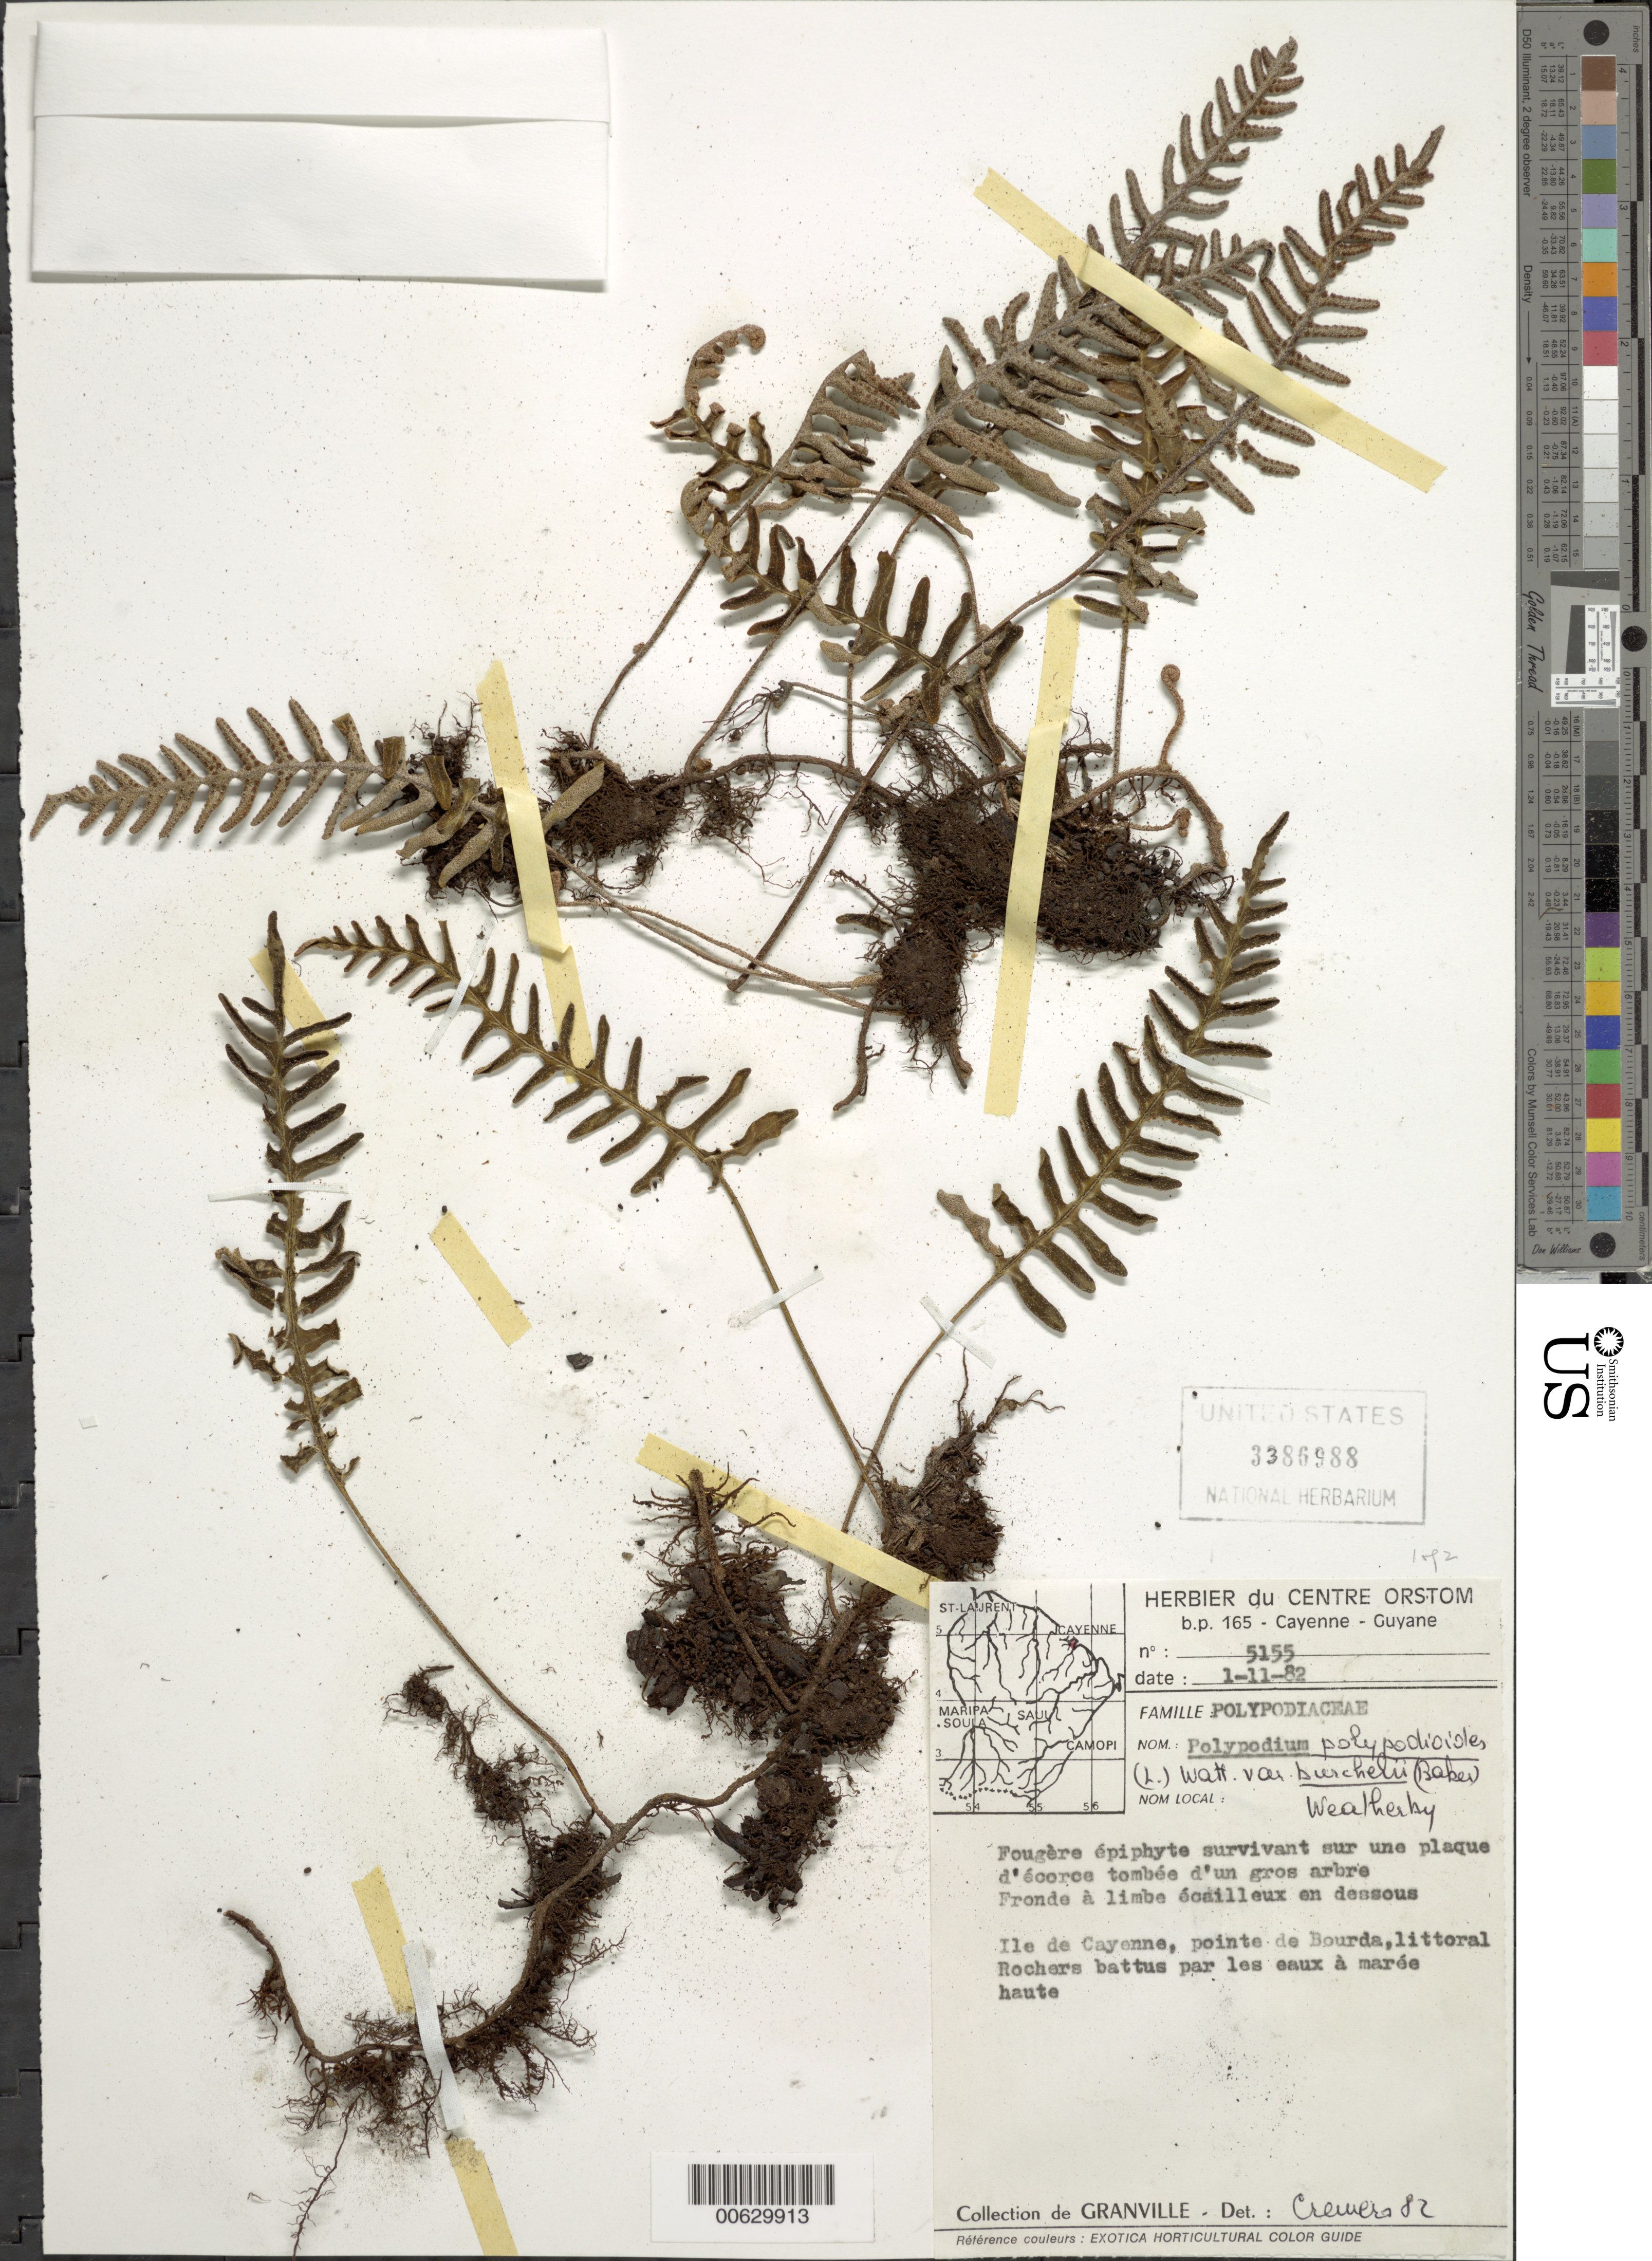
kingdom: Plantae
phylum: Tracheophyta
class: Polypodiopsida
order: Polypodiales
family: Polypodiaceae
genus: Pleopeltis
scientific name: Pleopeltis polypodioides var. burchellii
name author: (Baker) A.R. Sm.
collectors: J.-J. de Granville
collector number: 5155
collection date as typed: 1-Nov-82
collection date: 1982-11-01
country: French Guiana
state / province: Cayenne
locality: Cayenne, littoral de l'Ile, point de Bourda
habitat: Rocks washed by water at high tide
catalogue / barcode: US 3386988